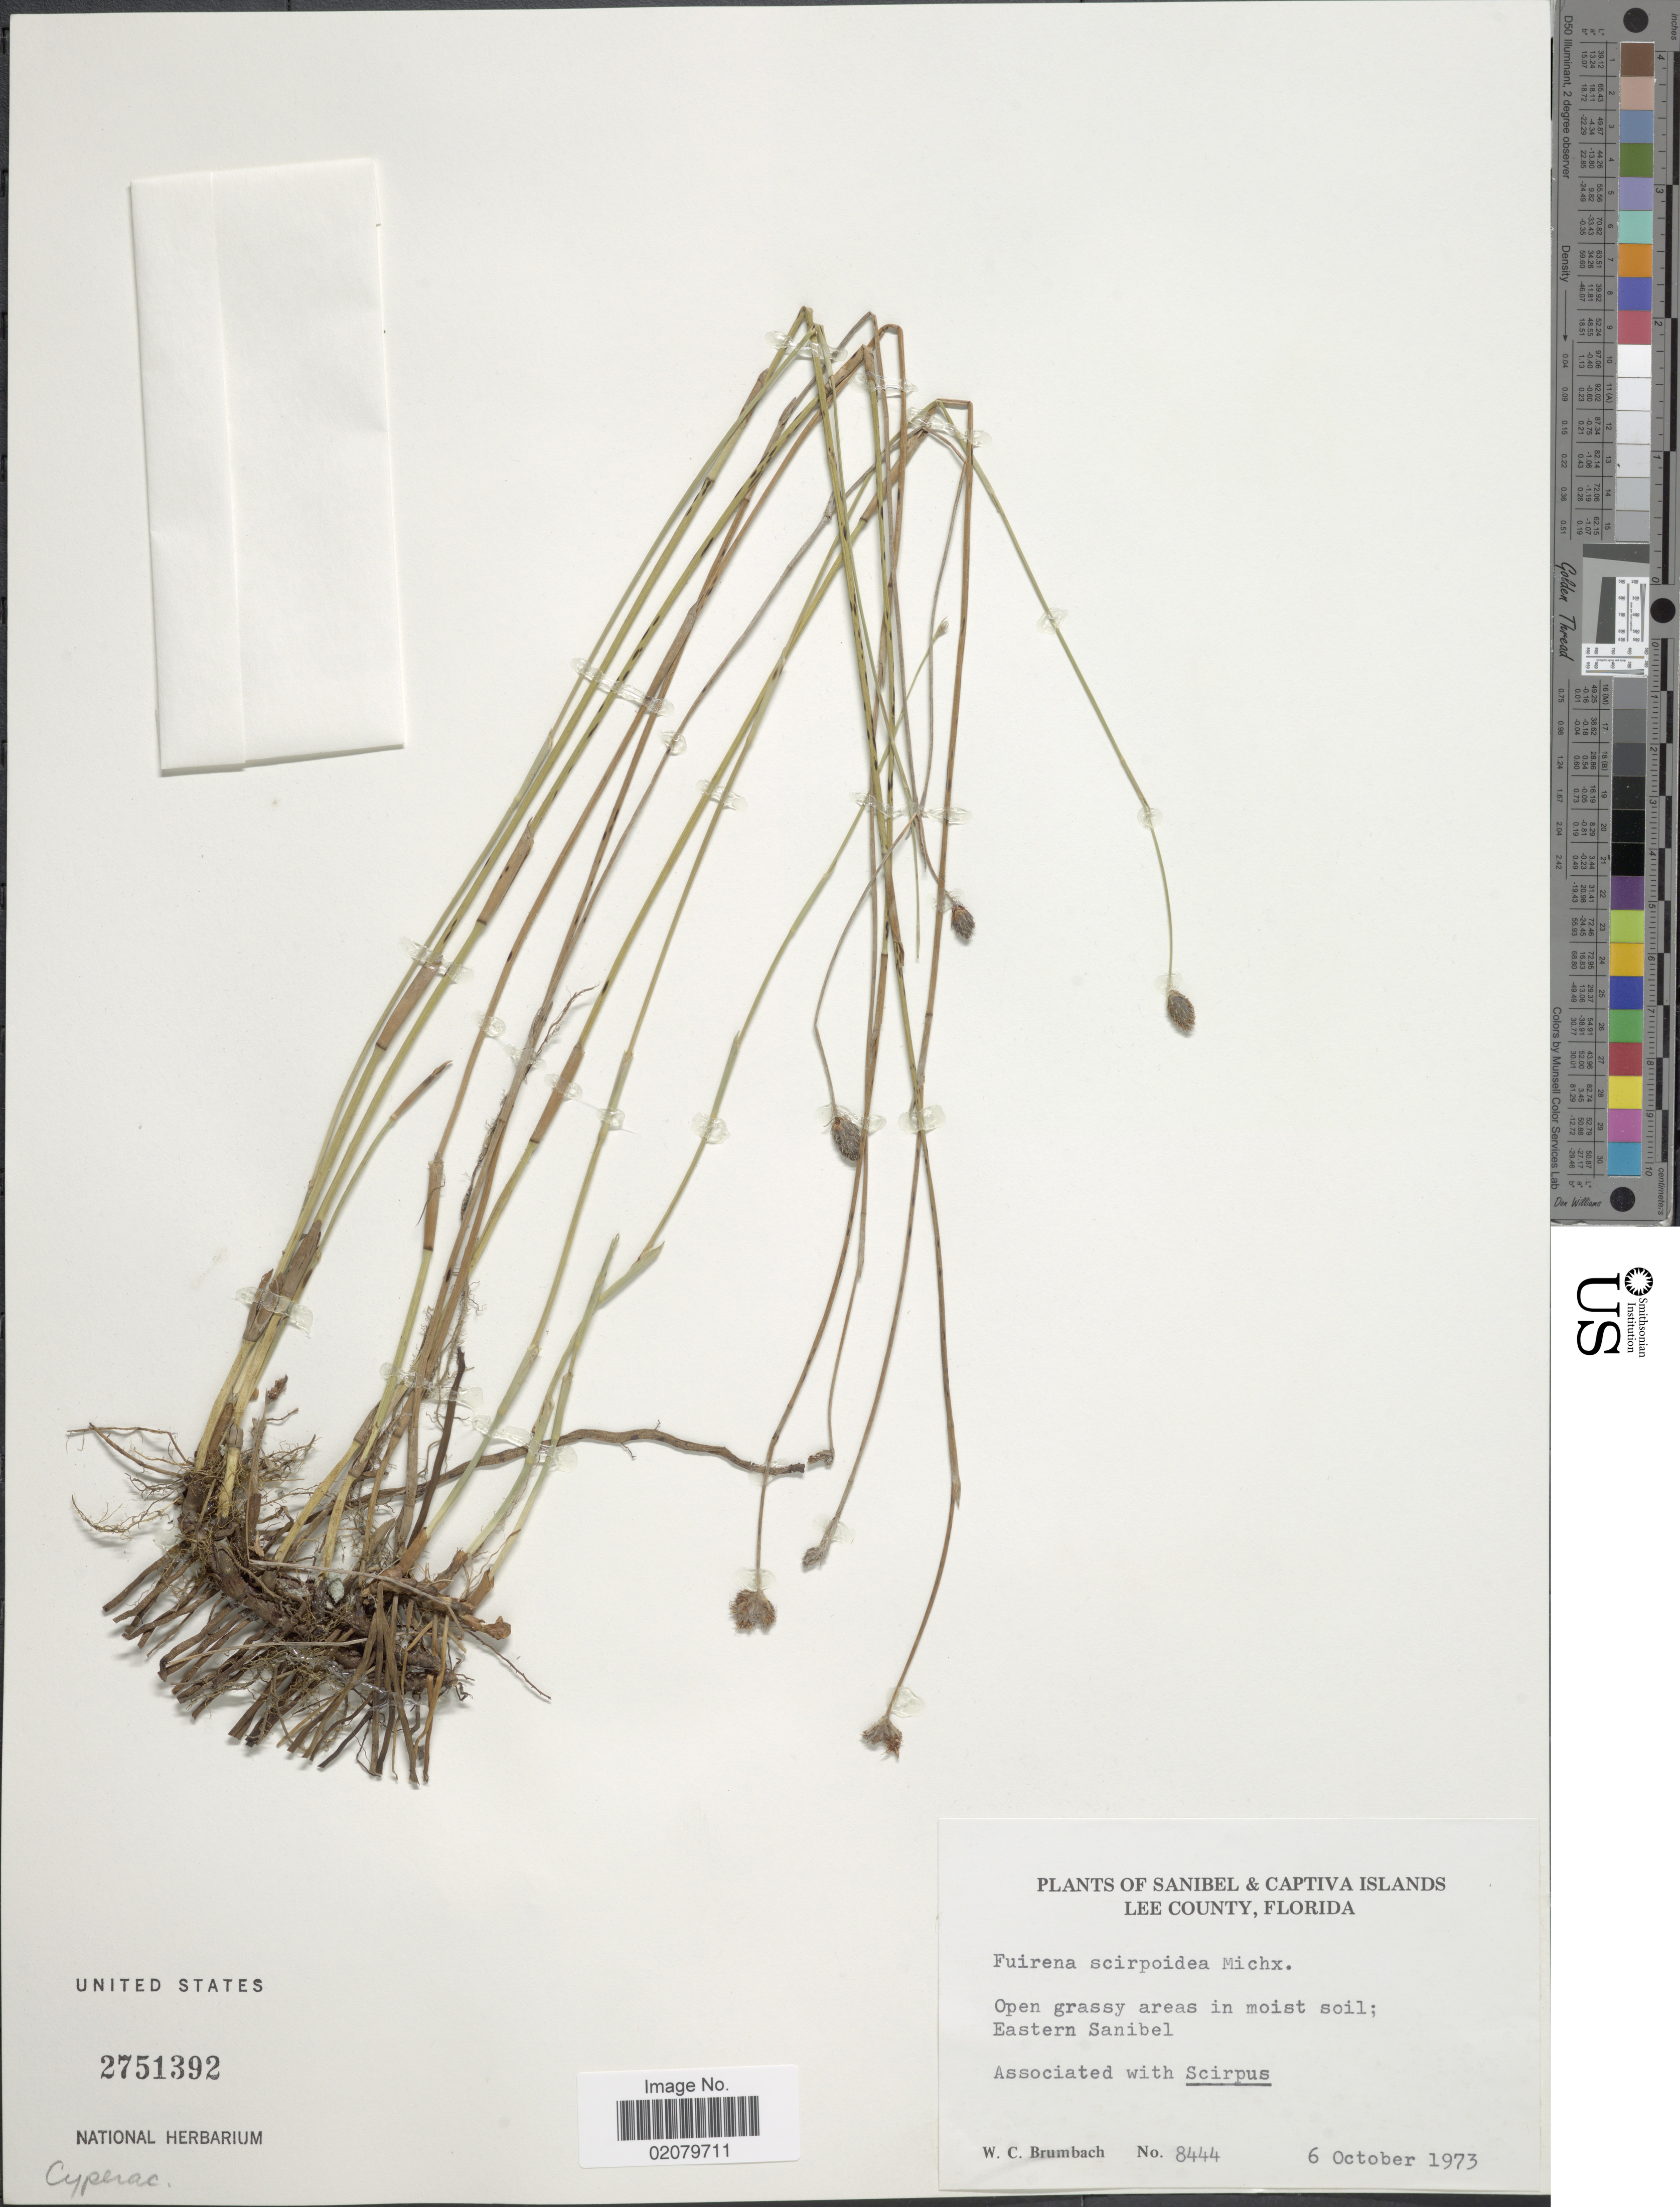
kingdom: Plantae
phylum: Tracheophyta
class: Liliopsida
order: Poales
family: Cyperaceae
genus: Fuirena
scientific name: Fuirena scirpoidea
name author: Michx.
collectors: W. C. Brumbach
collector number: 8444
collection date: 1973-10-06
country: United States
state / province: Florida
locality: Sanibel & Captiva Islands, Lee County, Eastern Sanibel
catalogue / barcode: US 2751392